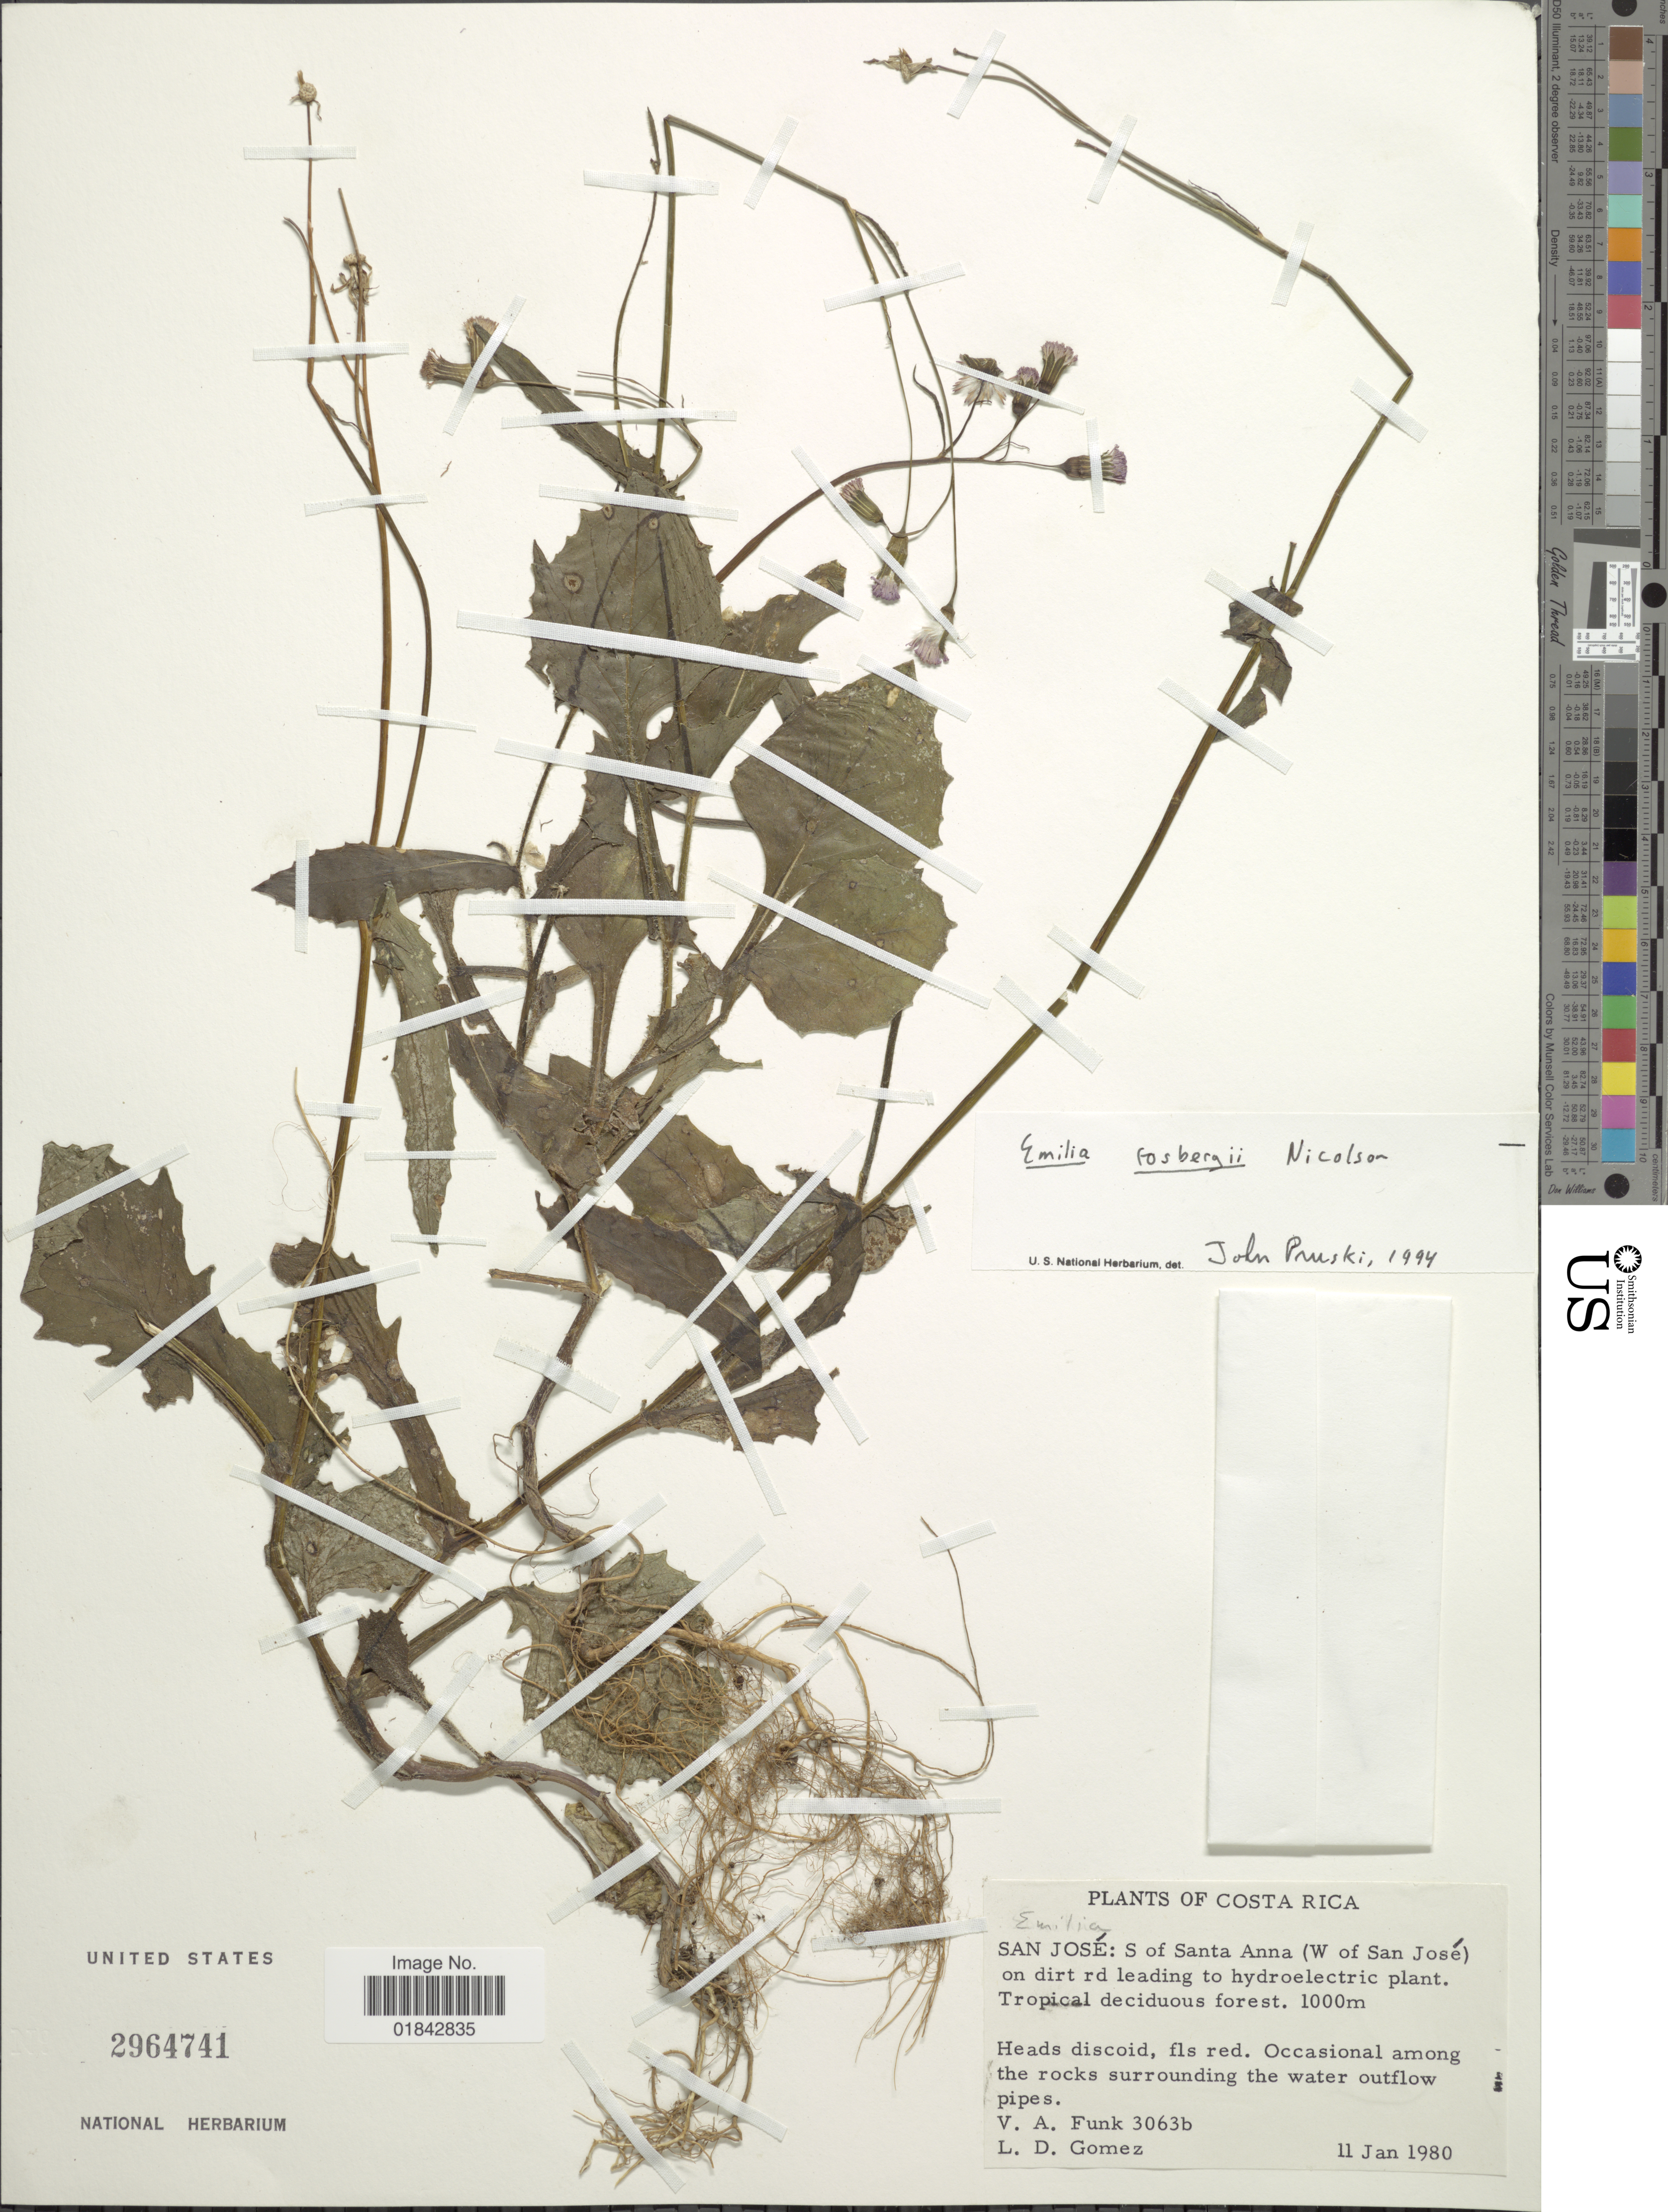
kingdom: Plantae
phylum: Tracheophyta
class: Magnoliopsida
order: Asterales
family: Asteraceae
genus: Emilia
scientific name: Emilia fosbergii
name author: Nicolson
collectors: V. Funk & L. Gomez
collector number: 3063b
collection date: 1980-01-11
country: Costa Rica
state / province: San José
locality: S of Santa Anna ( W of San José) on dirt rd leading to hydroelectric plant, tropical deciduous forest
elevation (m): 1000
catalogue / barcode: US 2964741